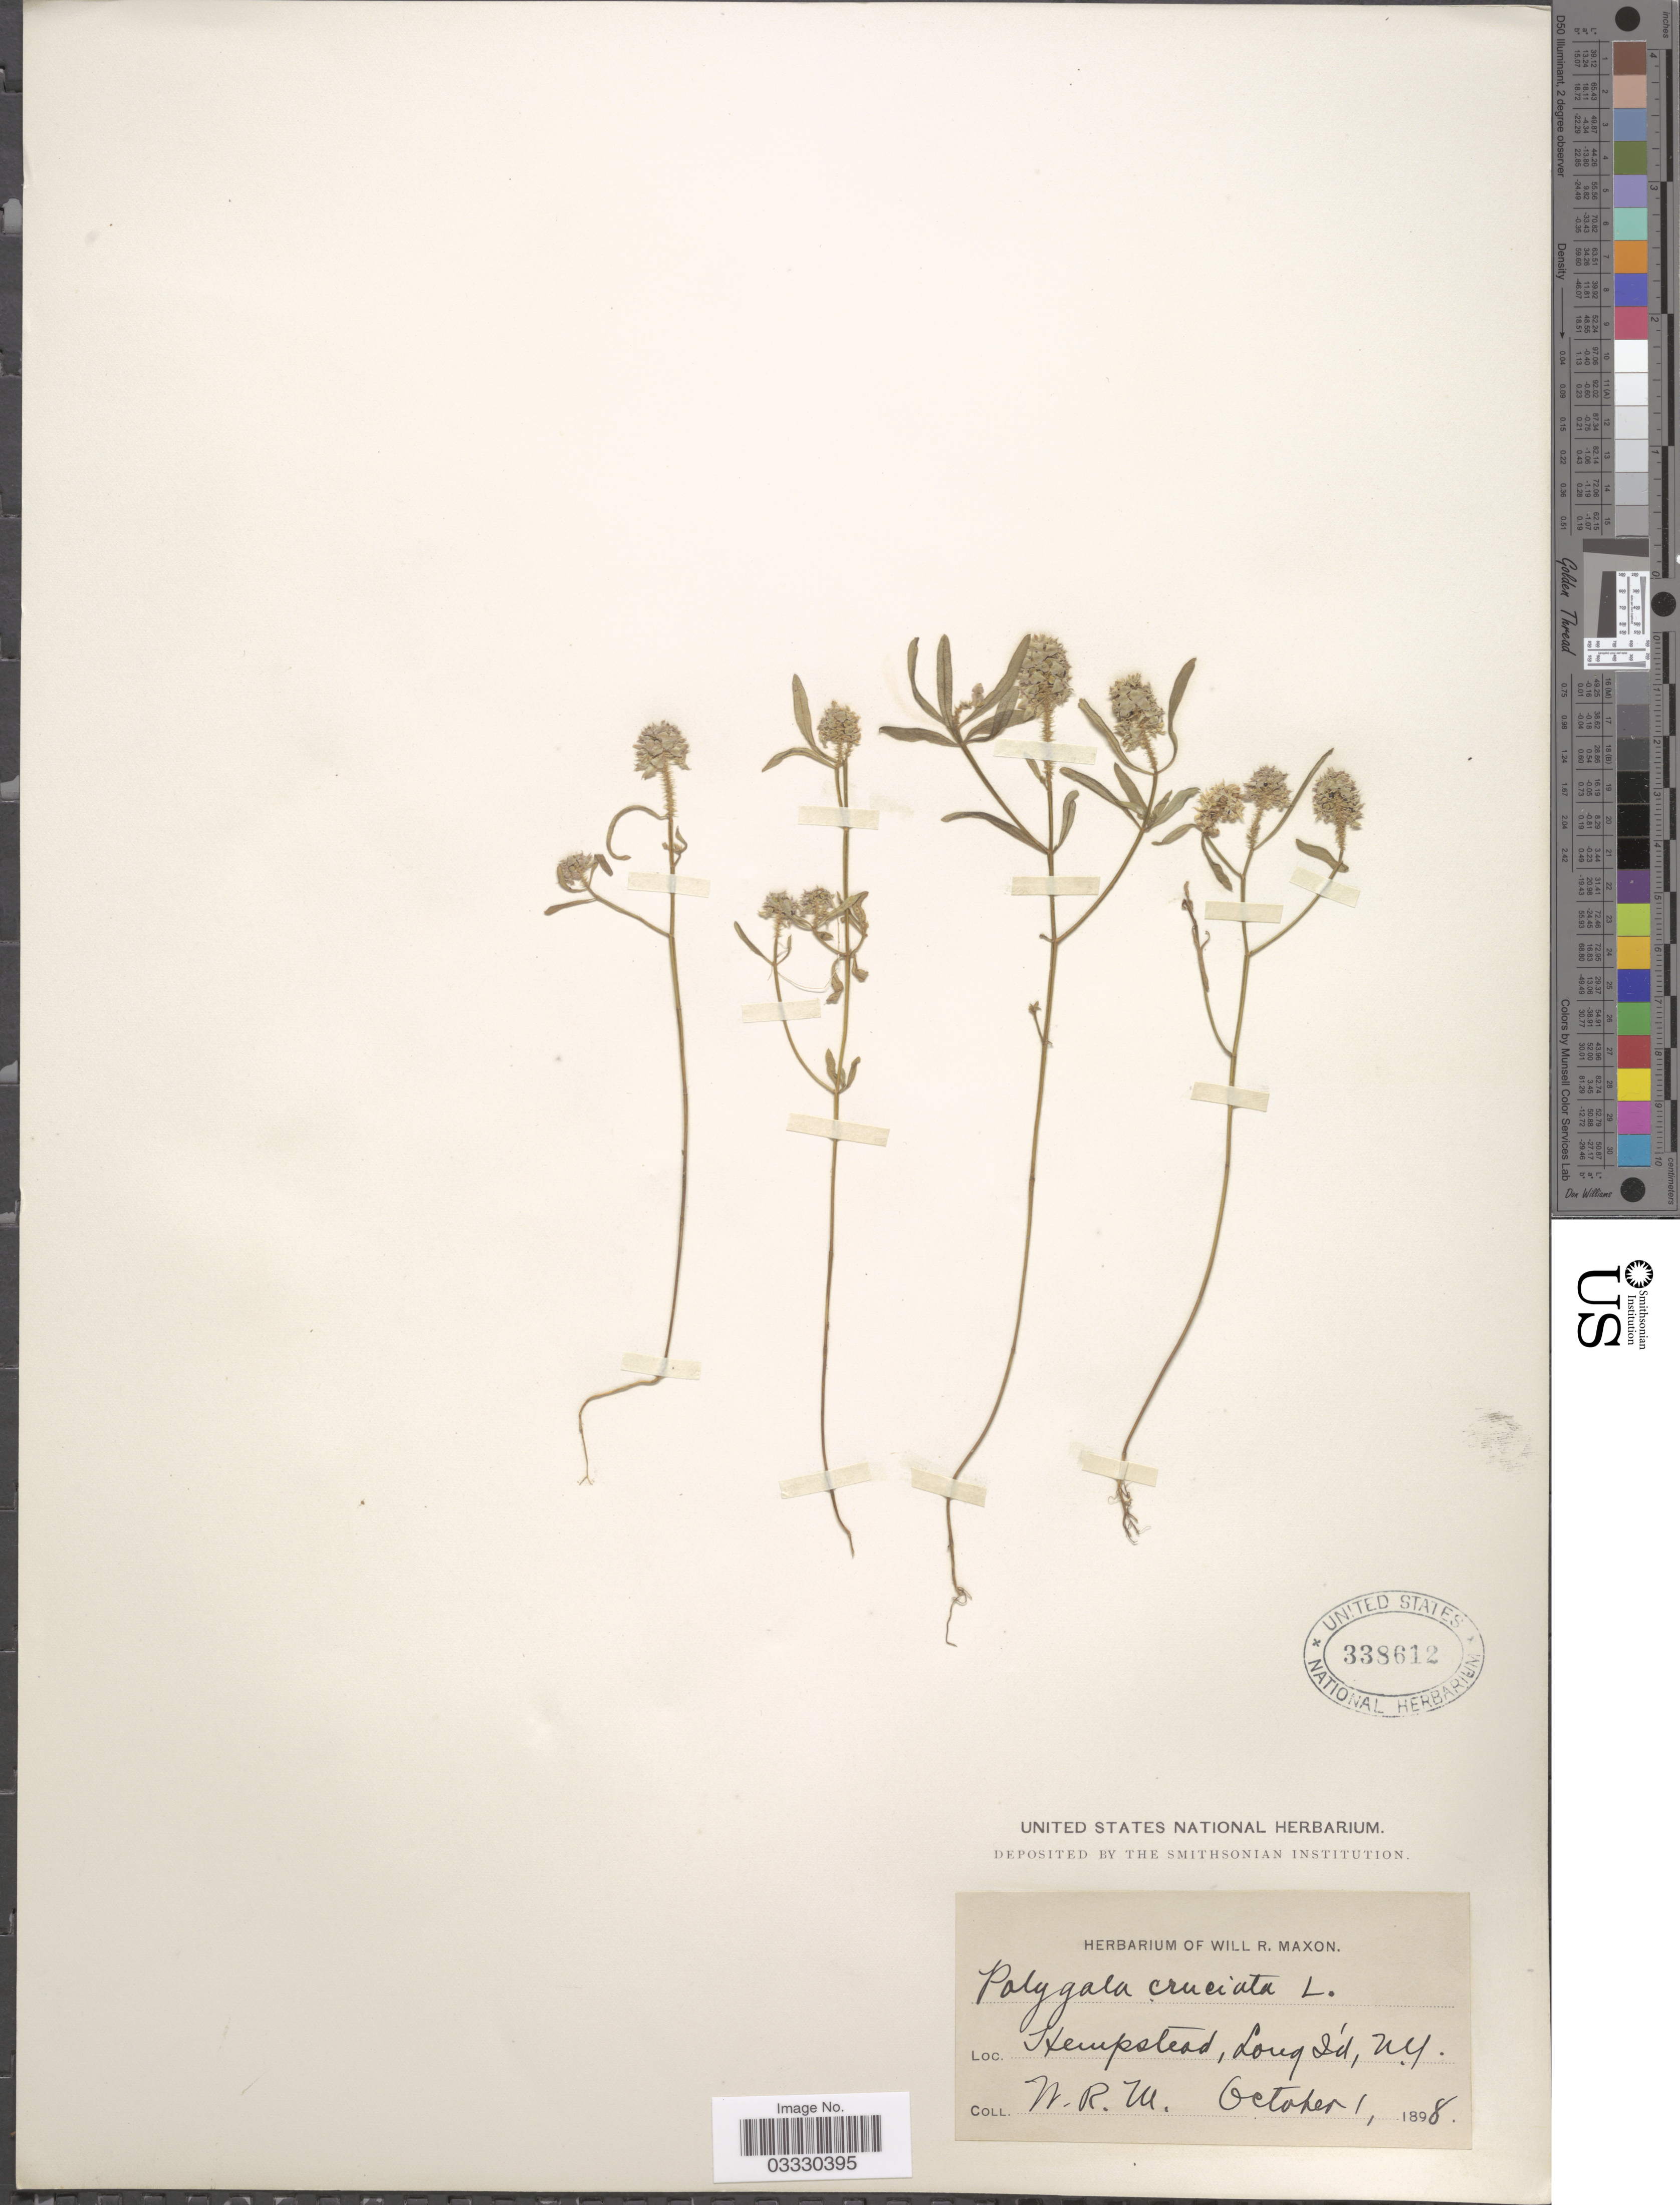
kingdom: Plantae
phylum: Tracheophyta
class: Magnoliopsida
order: Fabales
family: Polygalaceae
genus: Polygala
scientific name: Polygala cruciata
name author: L.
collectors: W. R. Maxon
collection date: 1898-10-01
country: United States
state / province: New York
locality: Hempstead, Long Id.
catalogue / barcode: US 338612